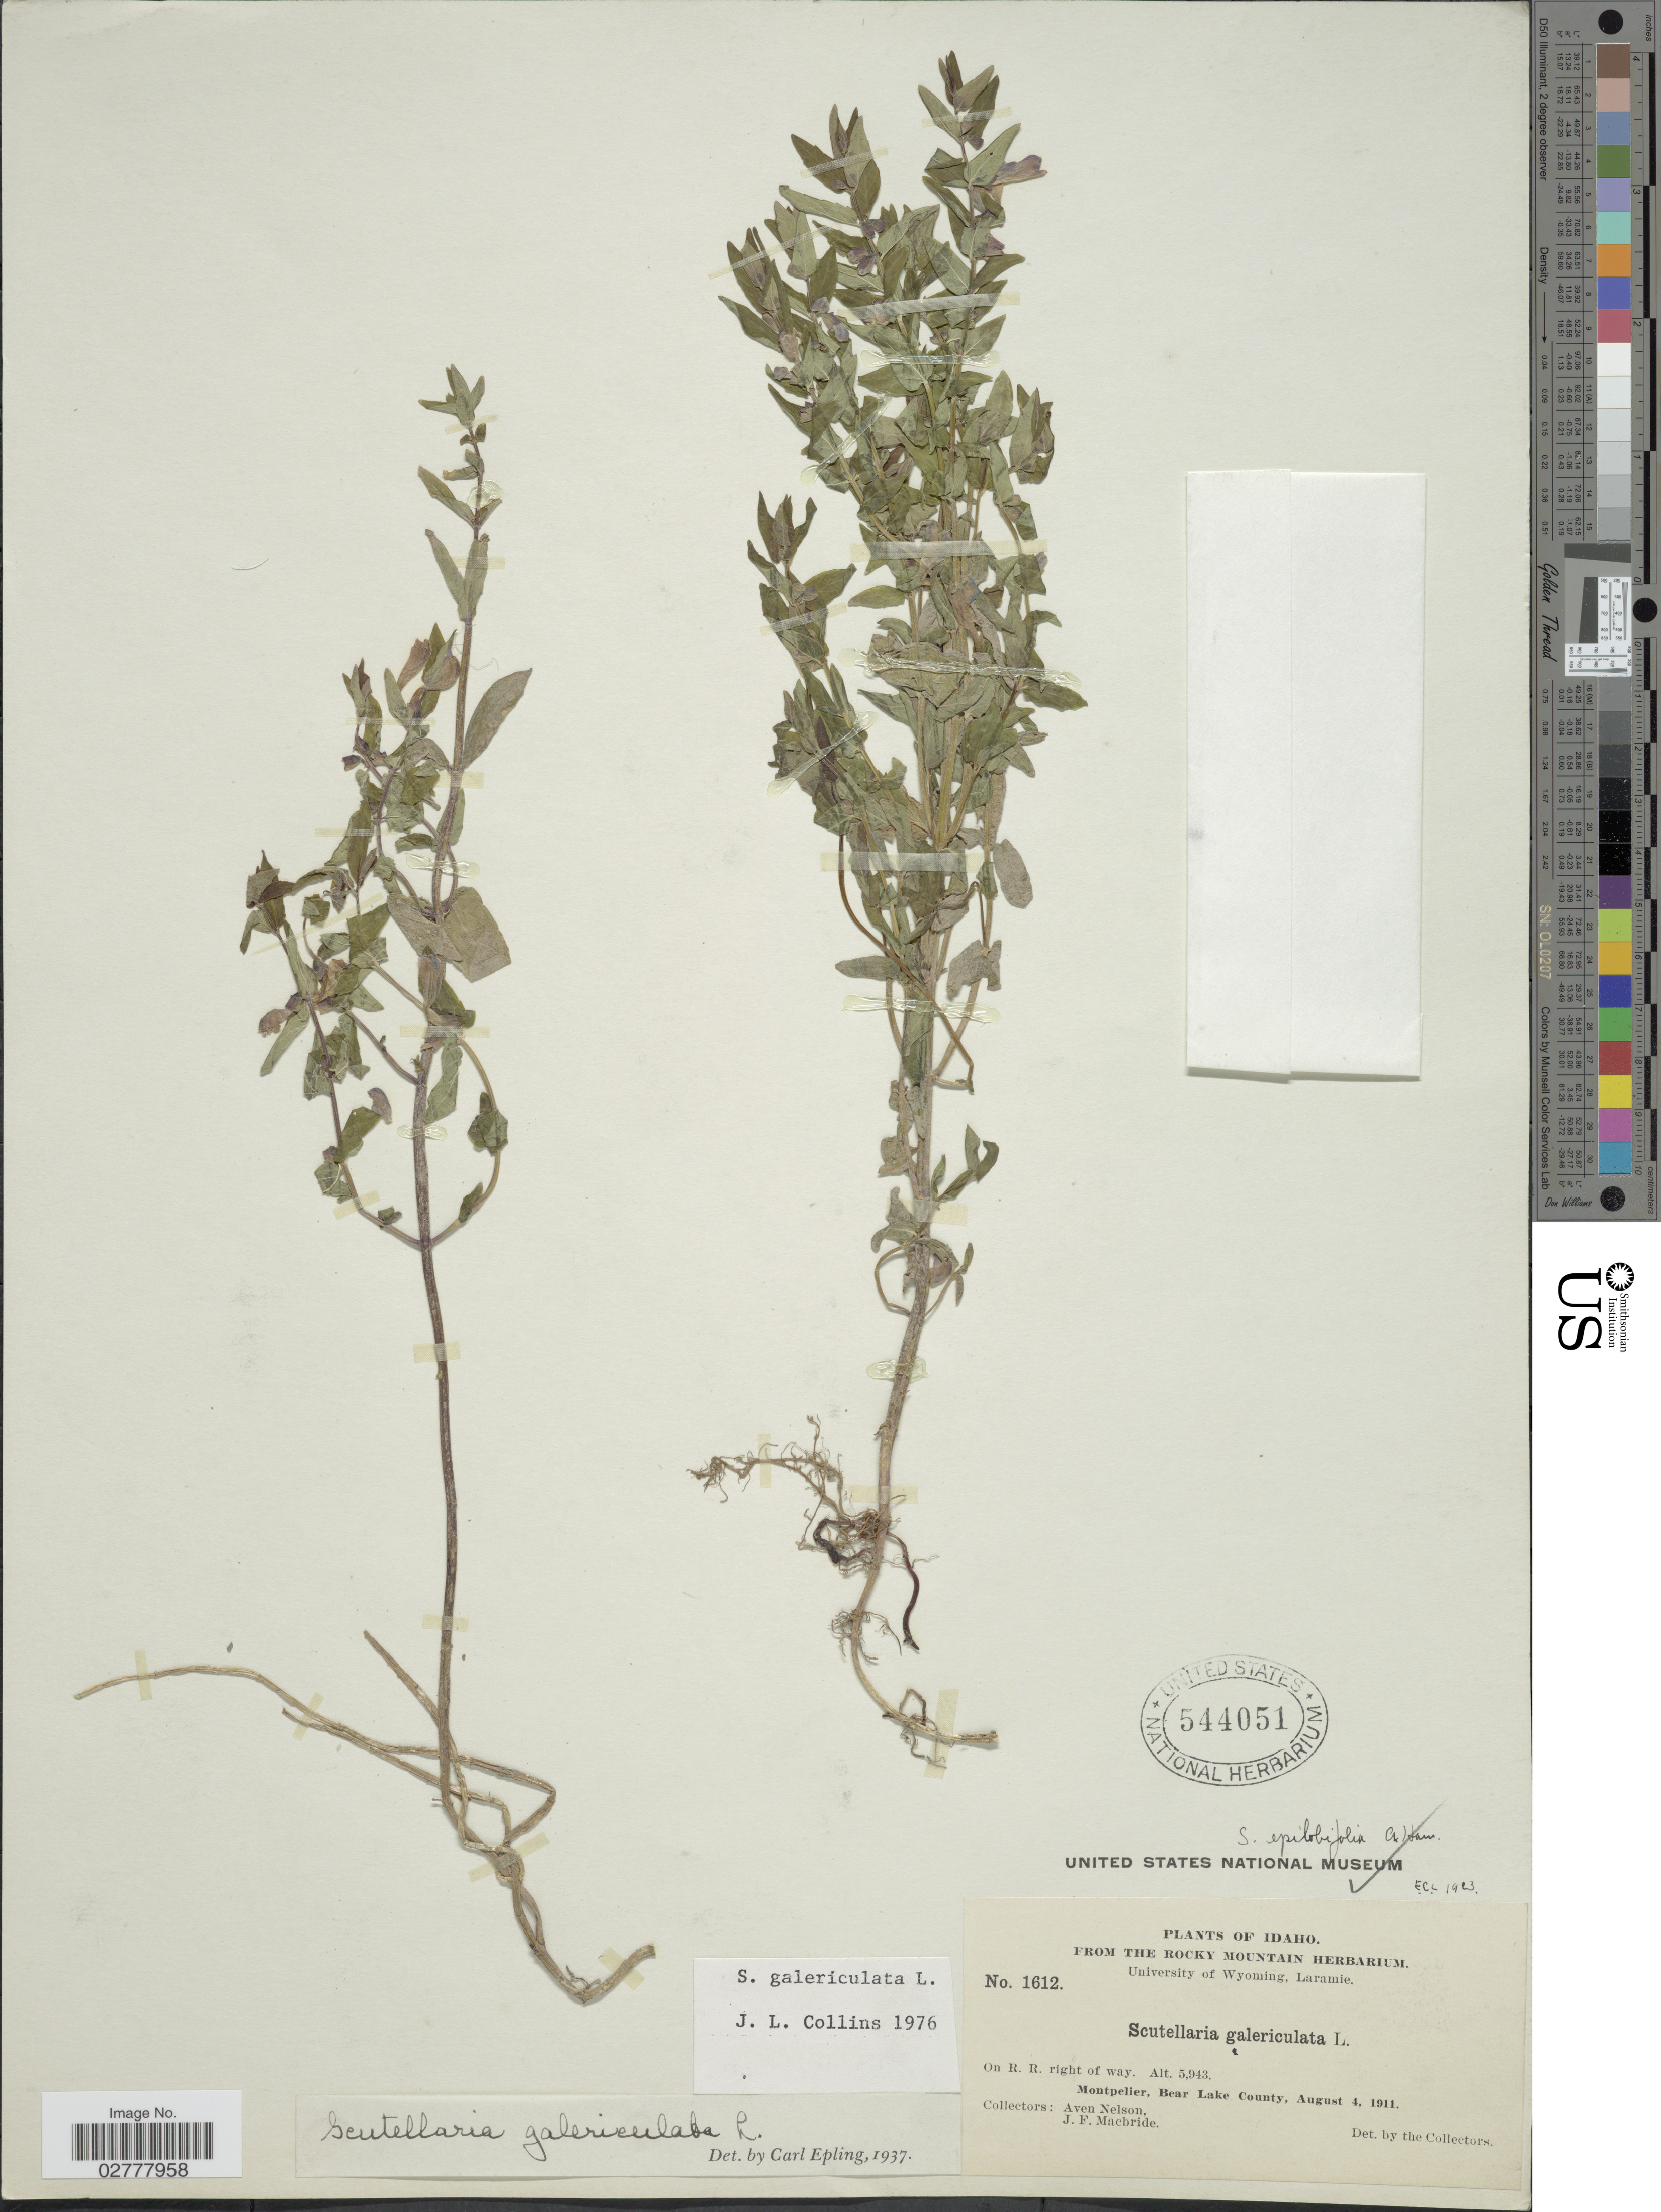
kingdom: Plantae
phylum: Tracheophyta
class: Magnoliopsida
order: Lamiales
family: Lamiaceae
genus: Scutellaria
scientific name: Scutellaria galericulata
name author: L.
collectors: A. Nelson & J. F. Macbride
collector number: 1612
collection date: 1911-08-04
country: United States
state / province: Idaho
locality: On R.R. right of way. Montpellier, Bear Lake County.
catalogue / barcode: US 544051